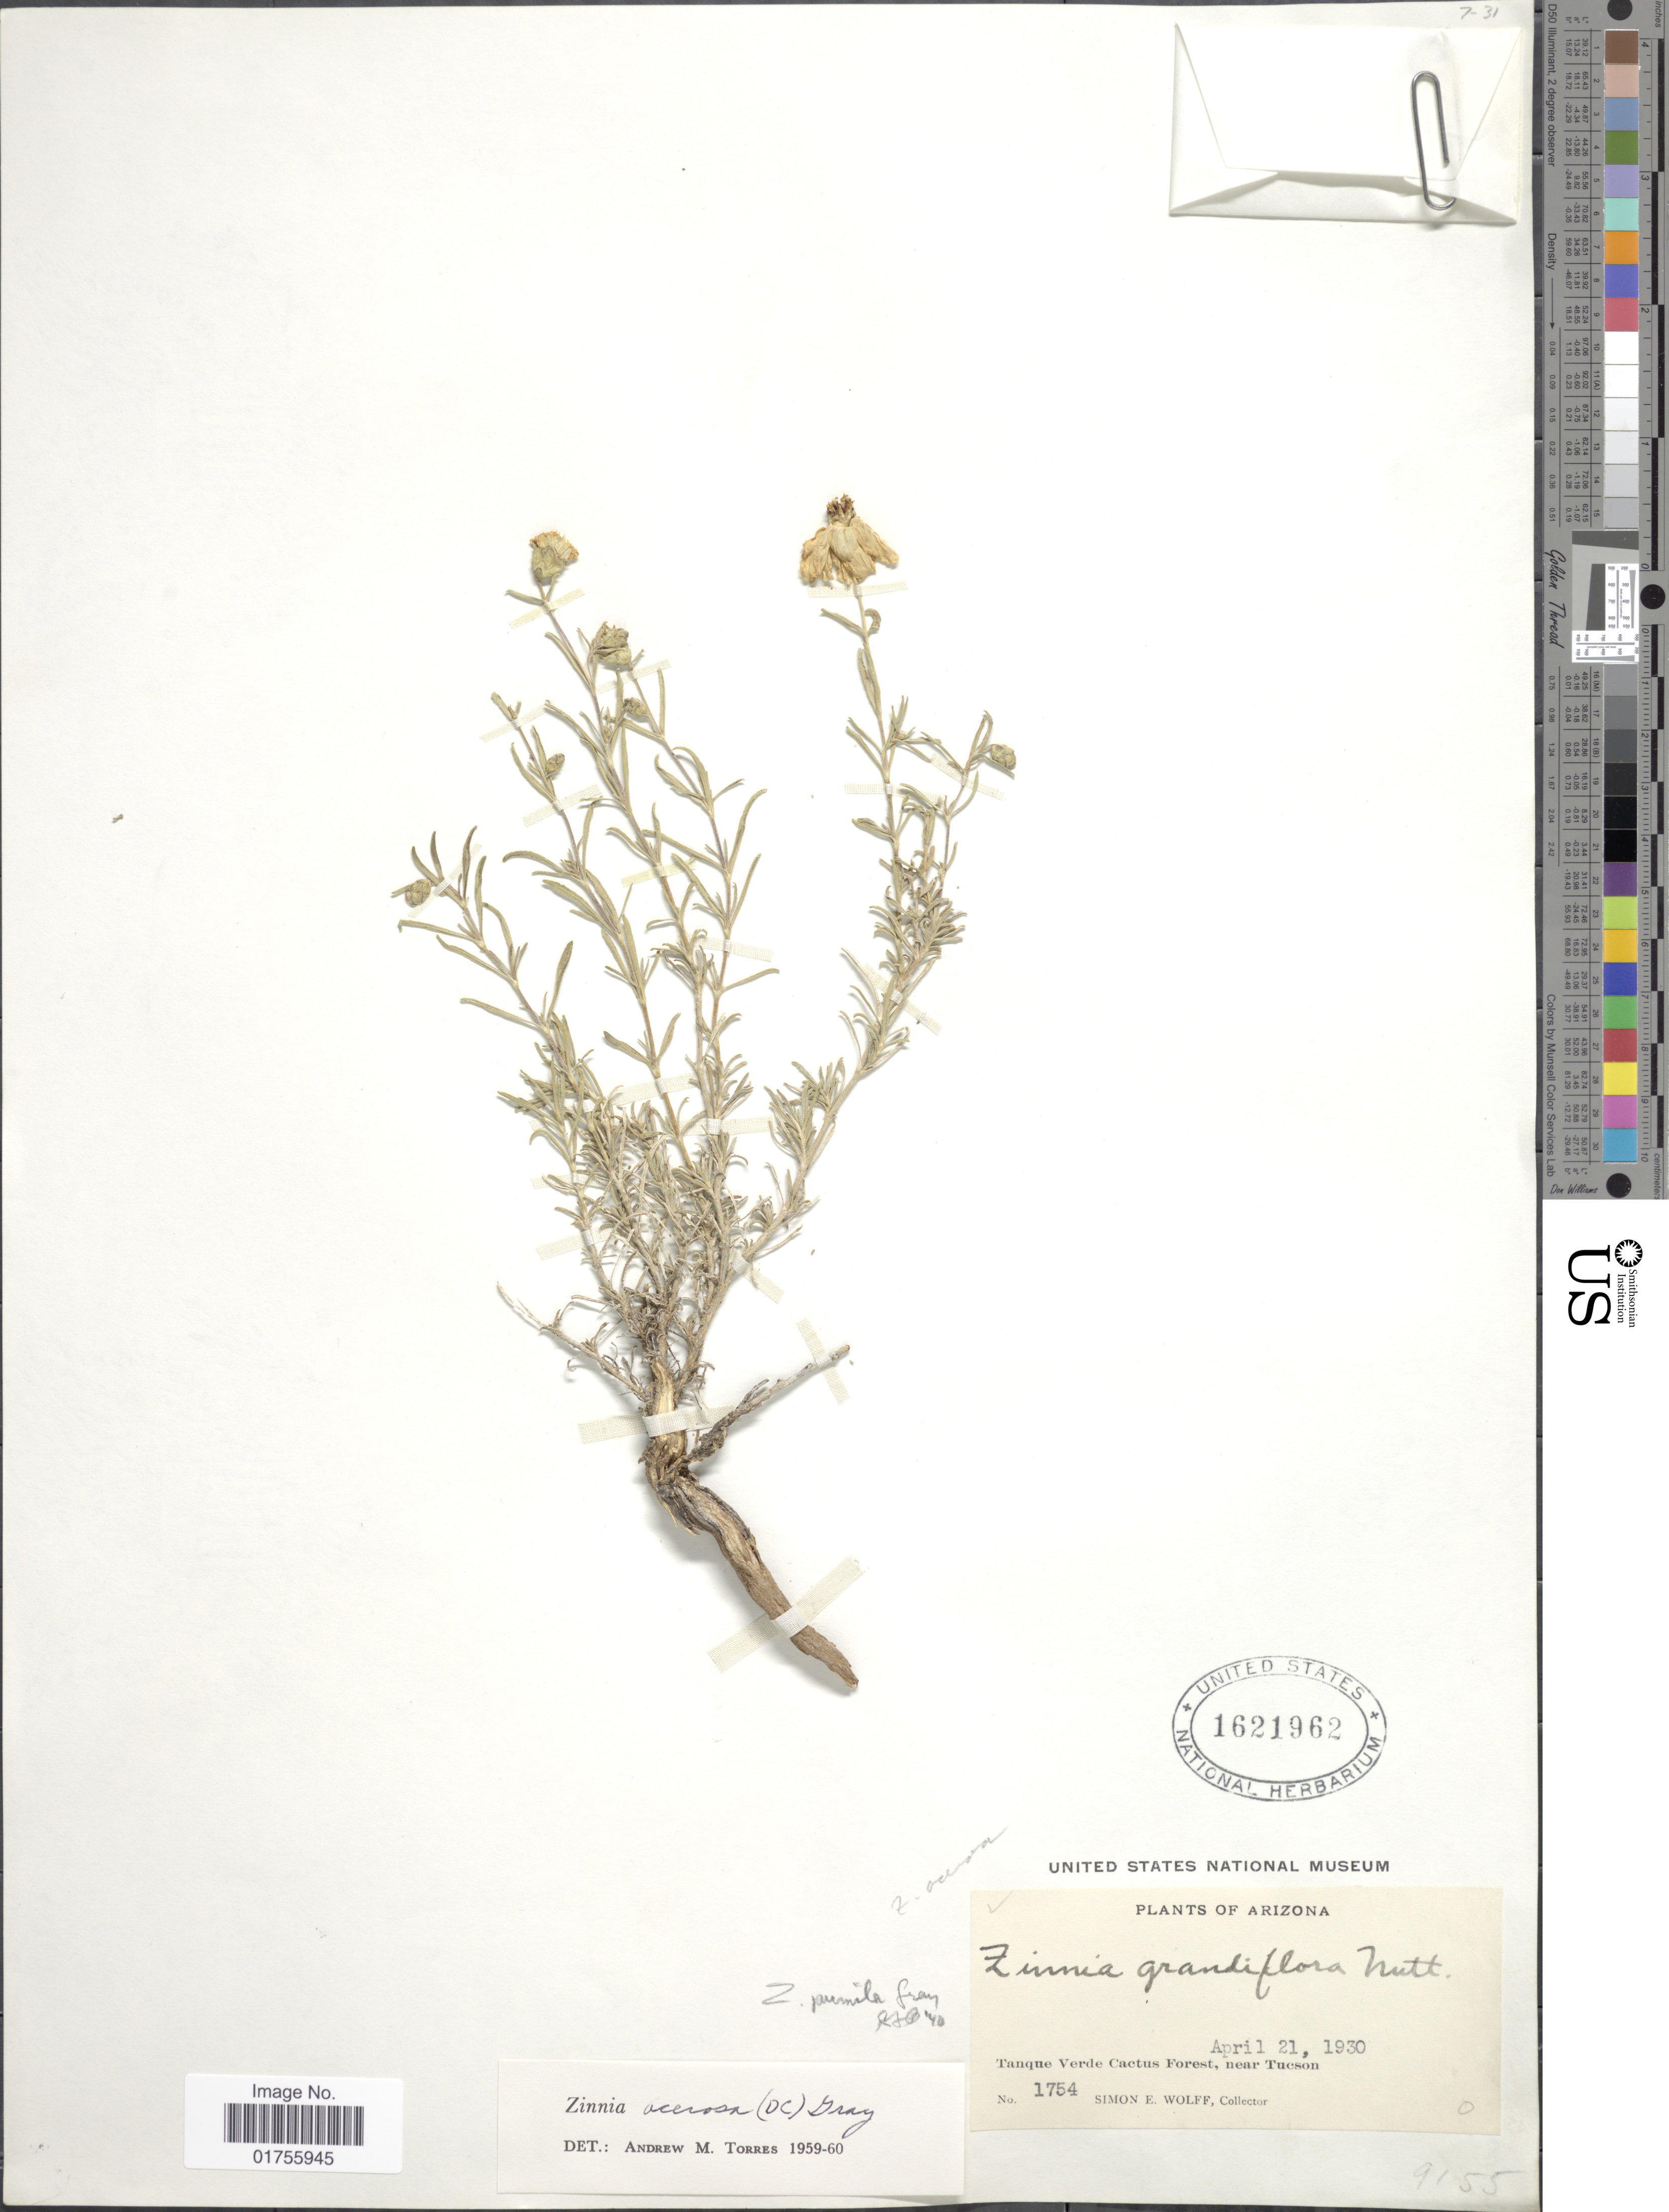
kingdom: Plantae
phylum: Tracheophyta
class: Magnoliopsida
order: Asterales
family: Asteraceae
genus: Zinnia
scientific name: Zinnia acerosa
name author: (DC.) A. Gray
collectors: S. E. Wolff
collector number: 1754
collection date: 1930-04-21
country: United States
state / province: Arizona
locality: Tanque Verde Cactus Forest, near Tucson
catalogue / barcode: US 1621962